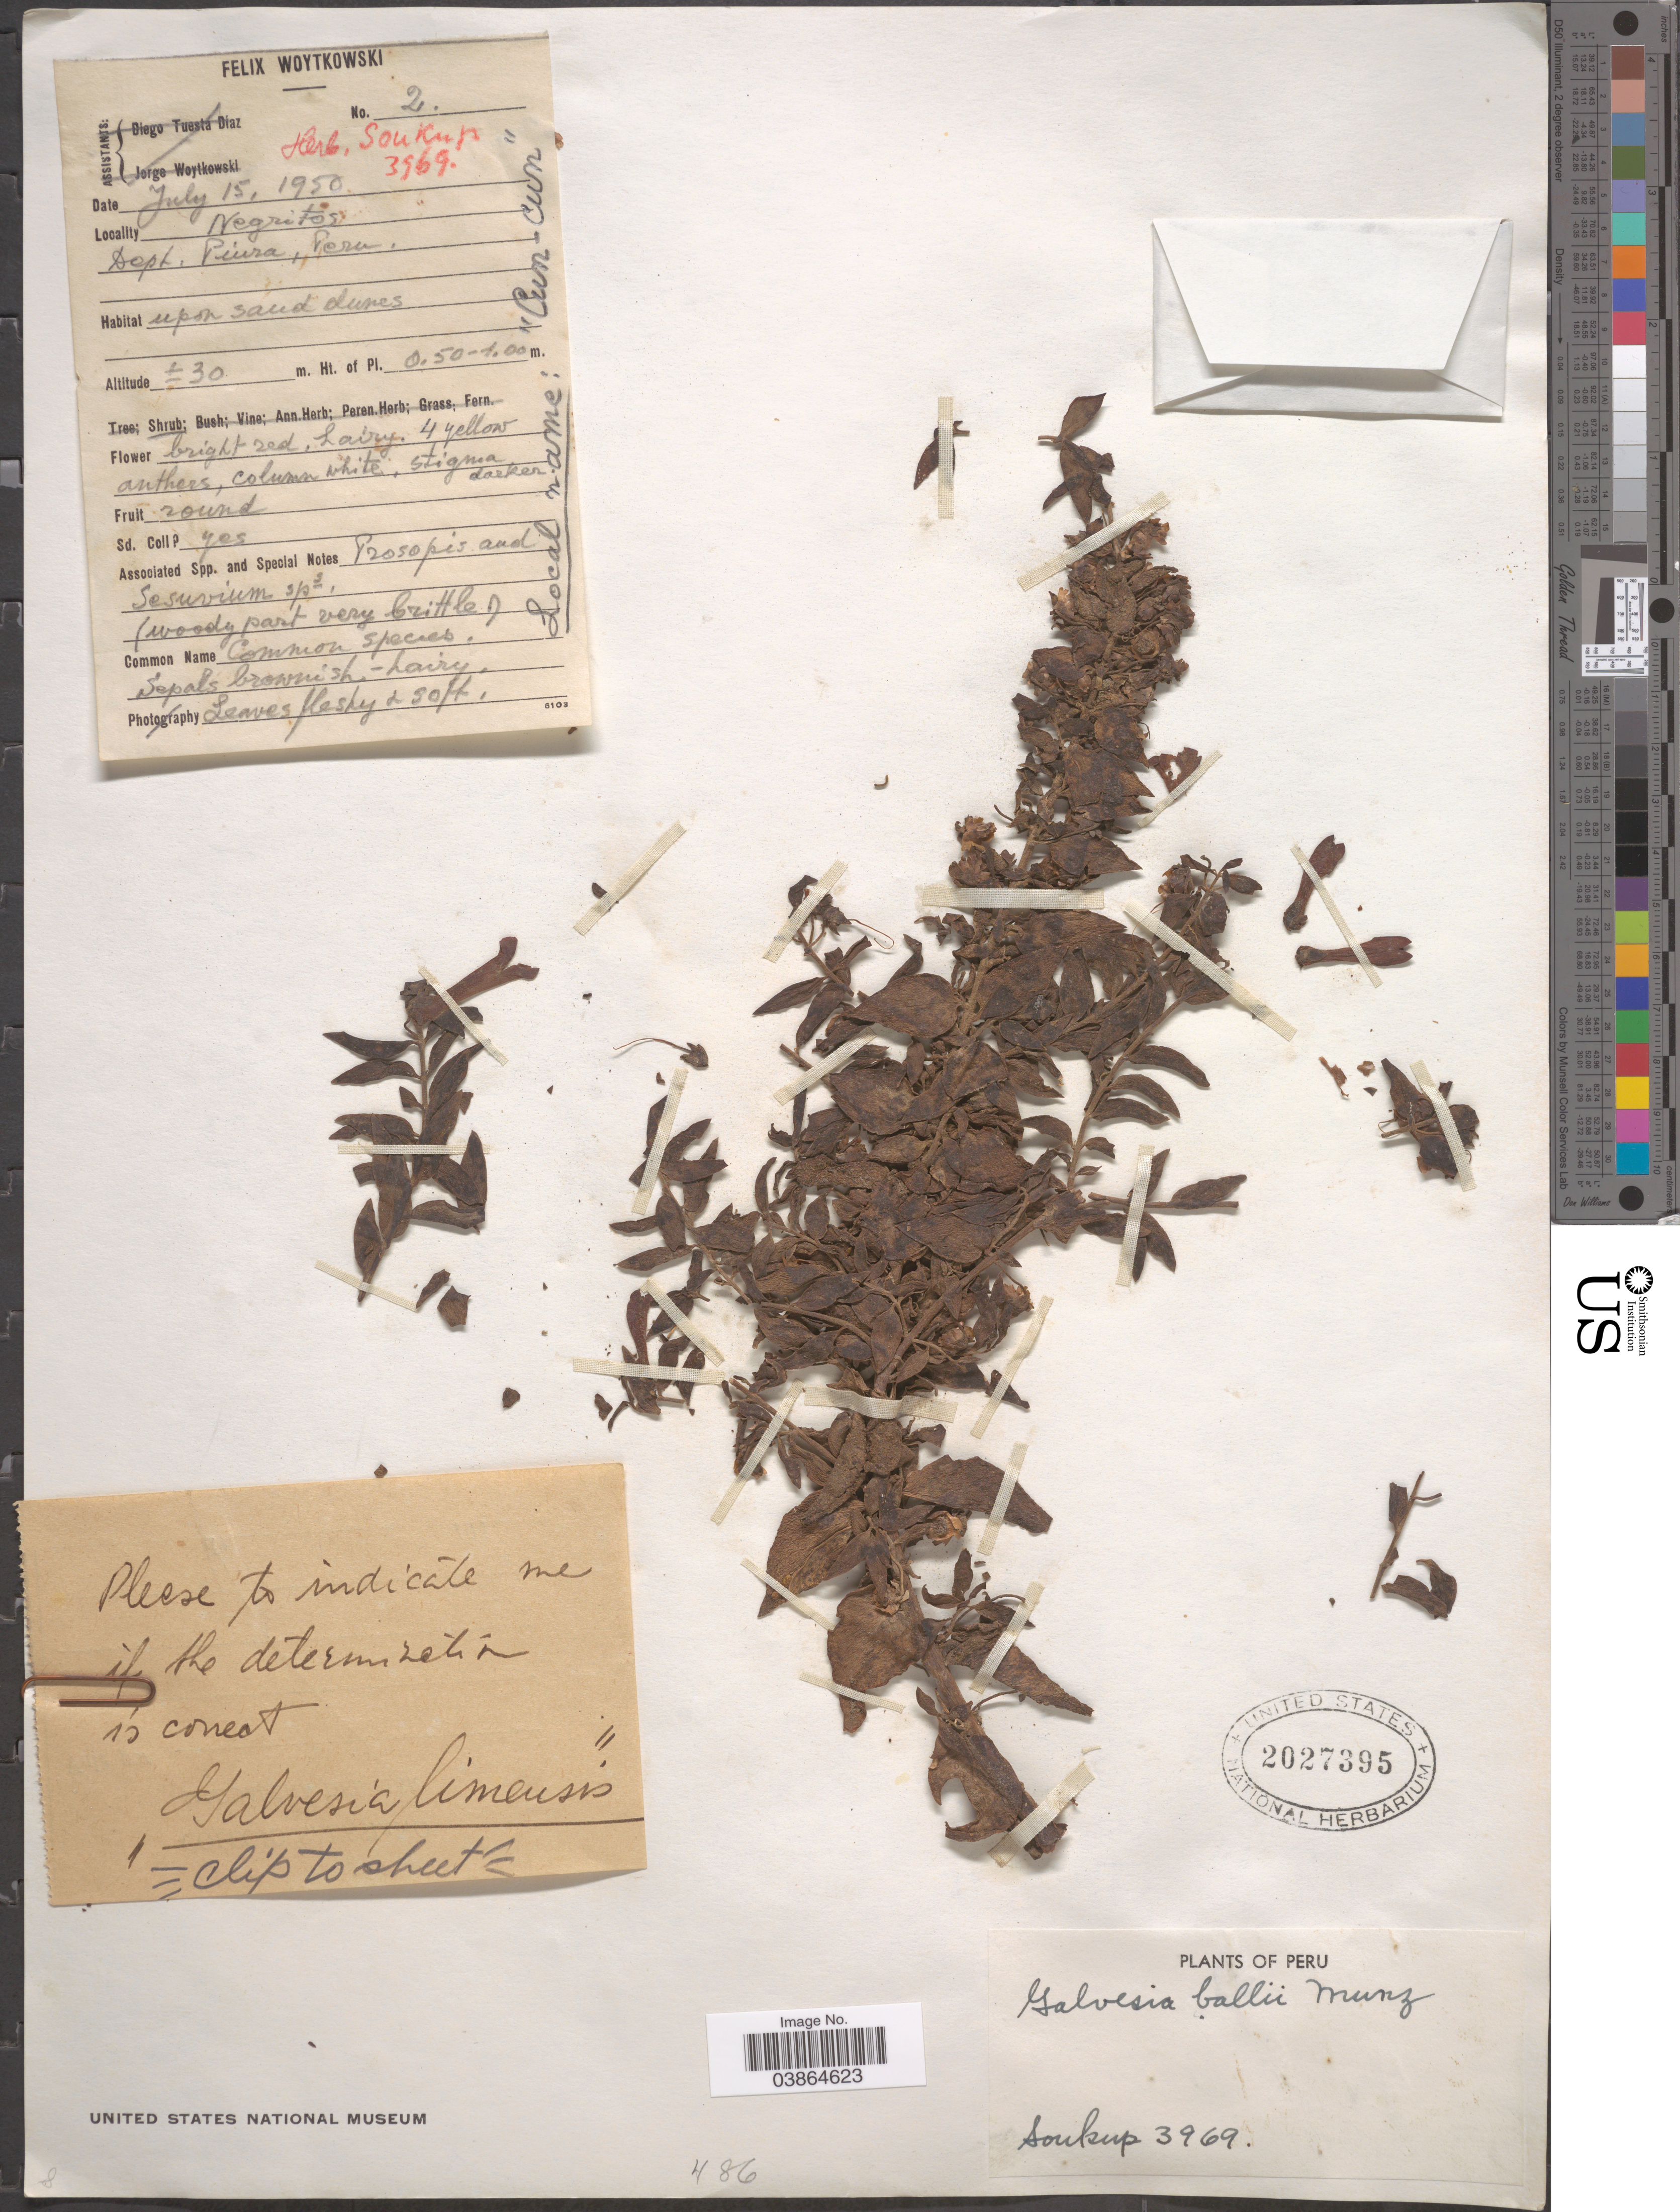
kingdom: Plantae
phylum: Tracheophyta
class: Magnoliopsida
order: Lamiales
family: Plantaginaceae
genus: Galvezia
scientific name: Galvezia ballii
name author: Munz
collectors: -- Soukup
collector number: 3969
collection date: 1950-07-15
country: Peru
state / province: Piura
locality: Negritos. Dept. Piura.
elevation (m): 30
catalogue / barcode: US 2027395